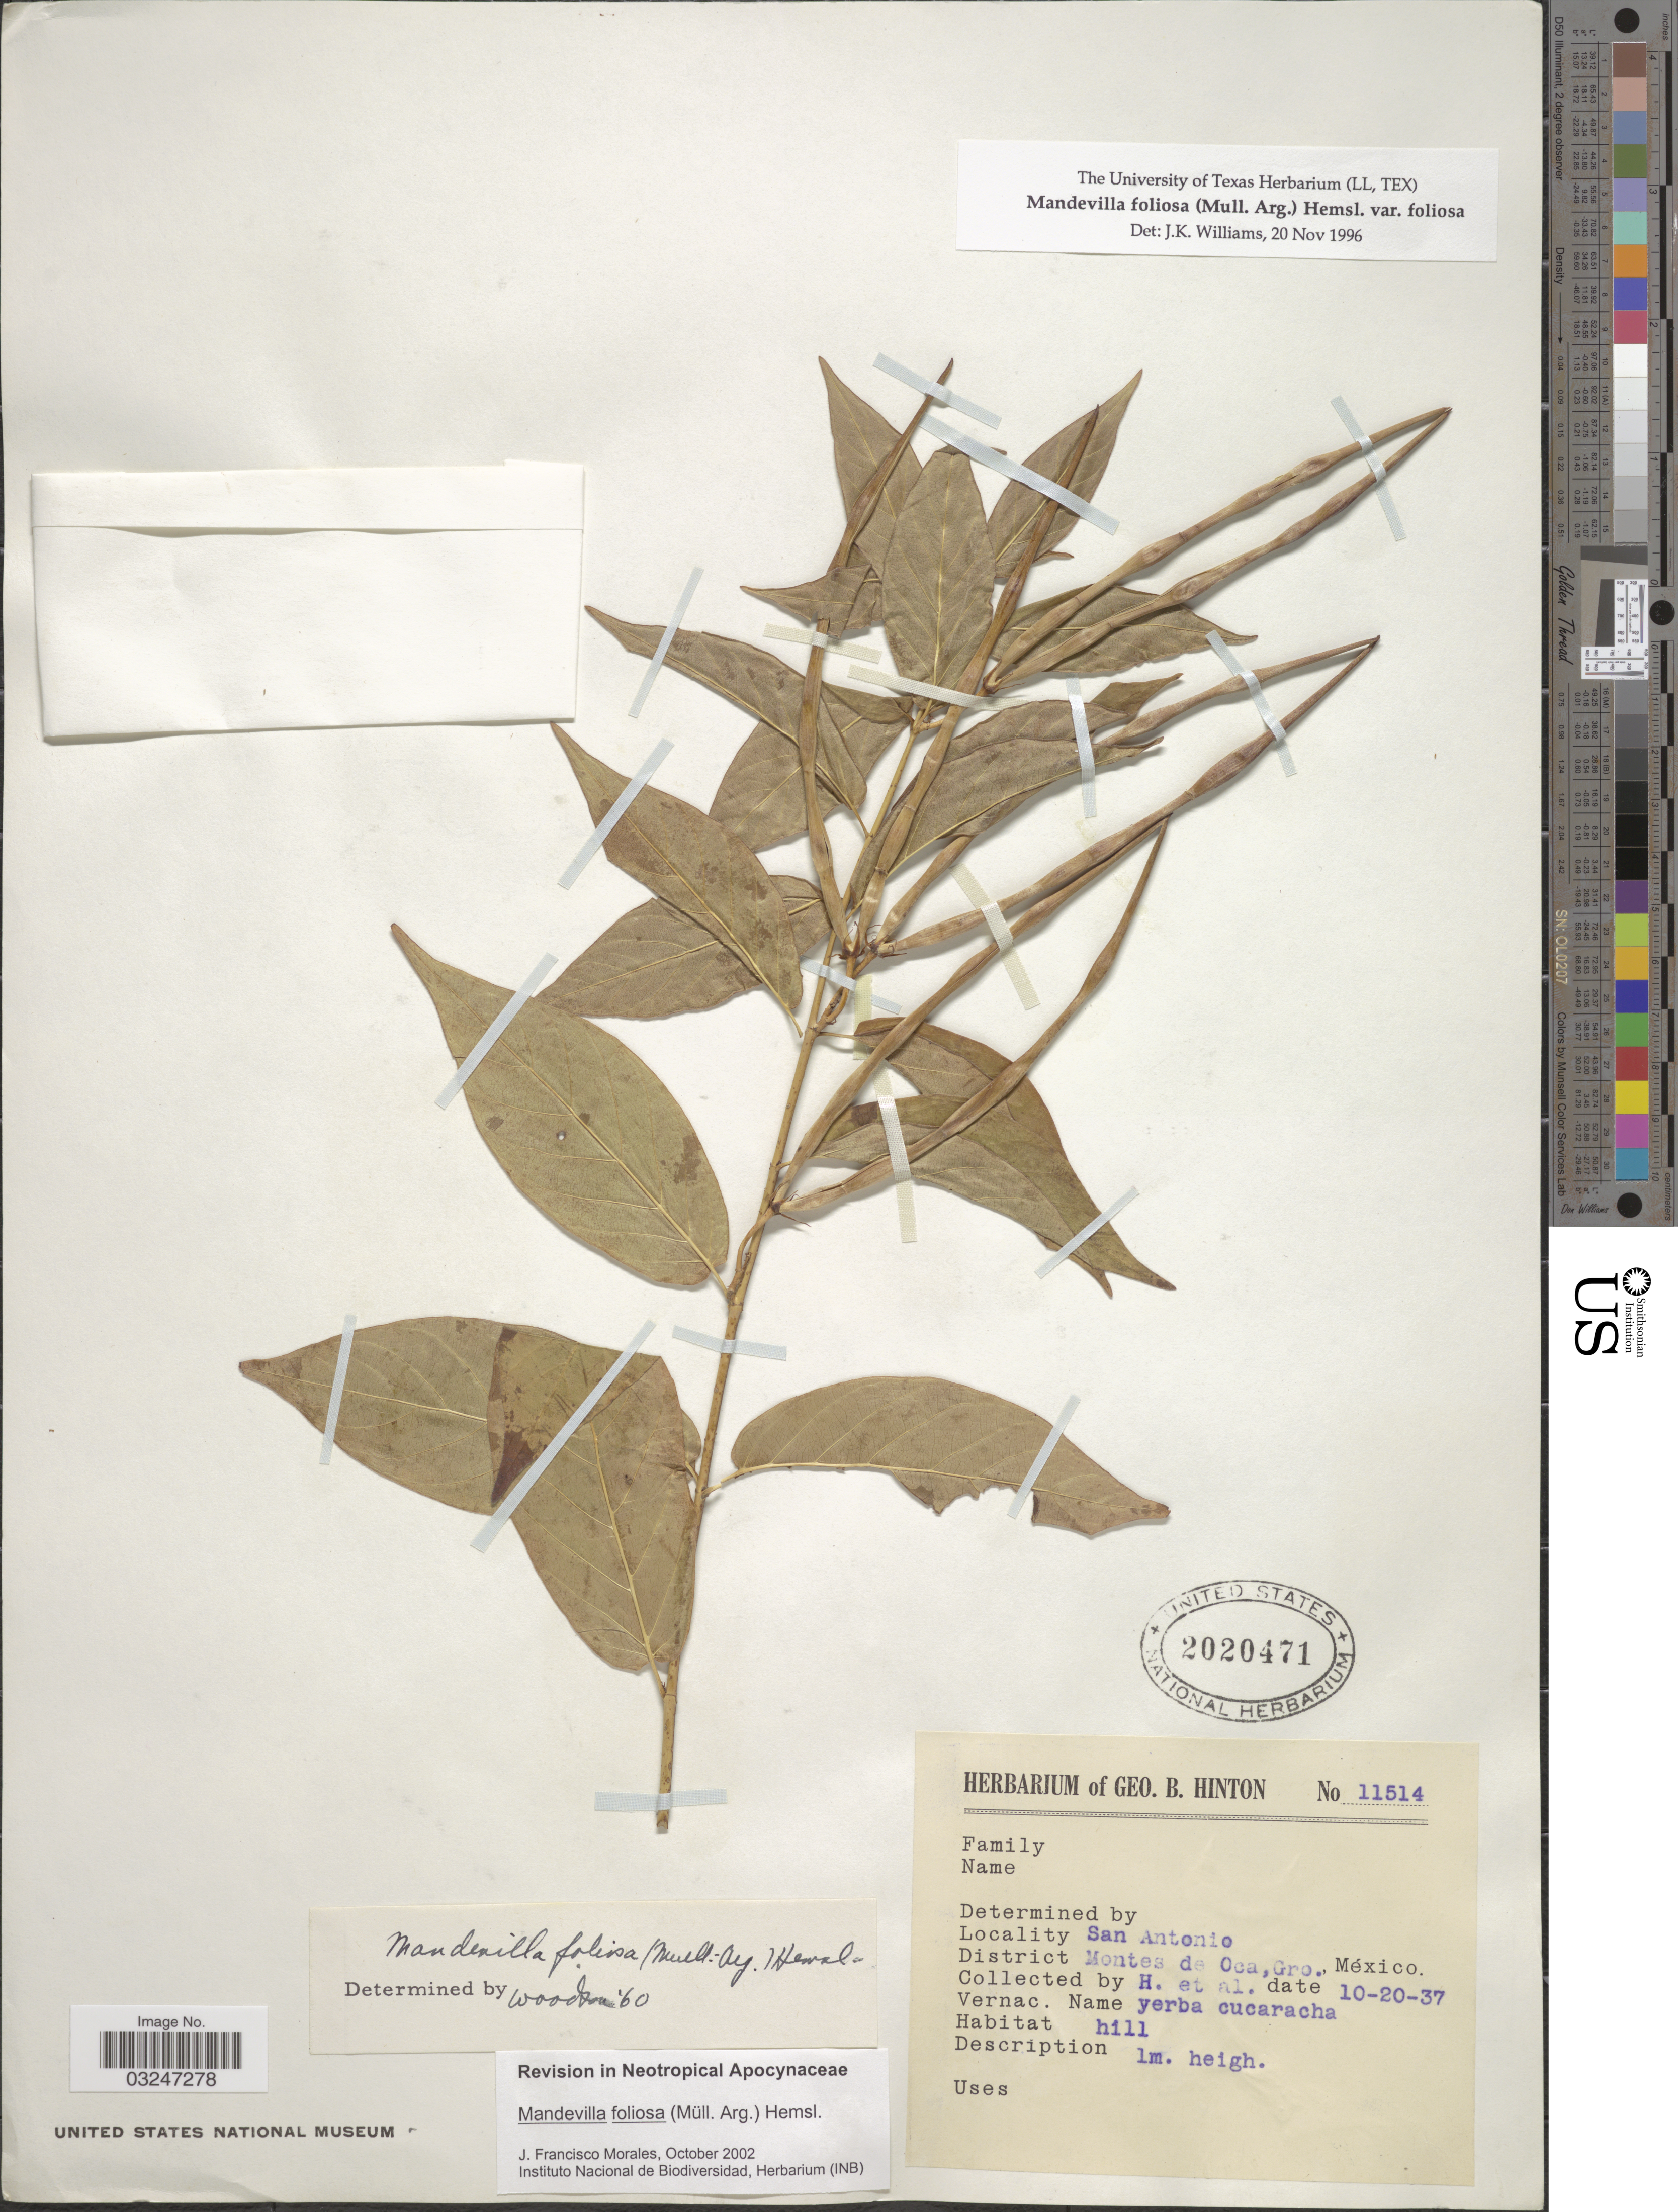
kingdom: Plantae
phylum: Tracheophyta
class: Magnoliopsida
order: Gentianales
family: Apocynaceae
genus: Mandevilla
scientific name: Mandevilla foliosa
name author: (Müll. Arg.) Hemsl.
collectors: G. B. Hinton & et al.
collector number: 11514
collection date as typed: Transcribed d/m/y: 20/10/37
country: Mexico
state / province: Guerrero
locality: San Antonio. District Montes de Oca, Gro.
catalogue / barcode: US 2020471